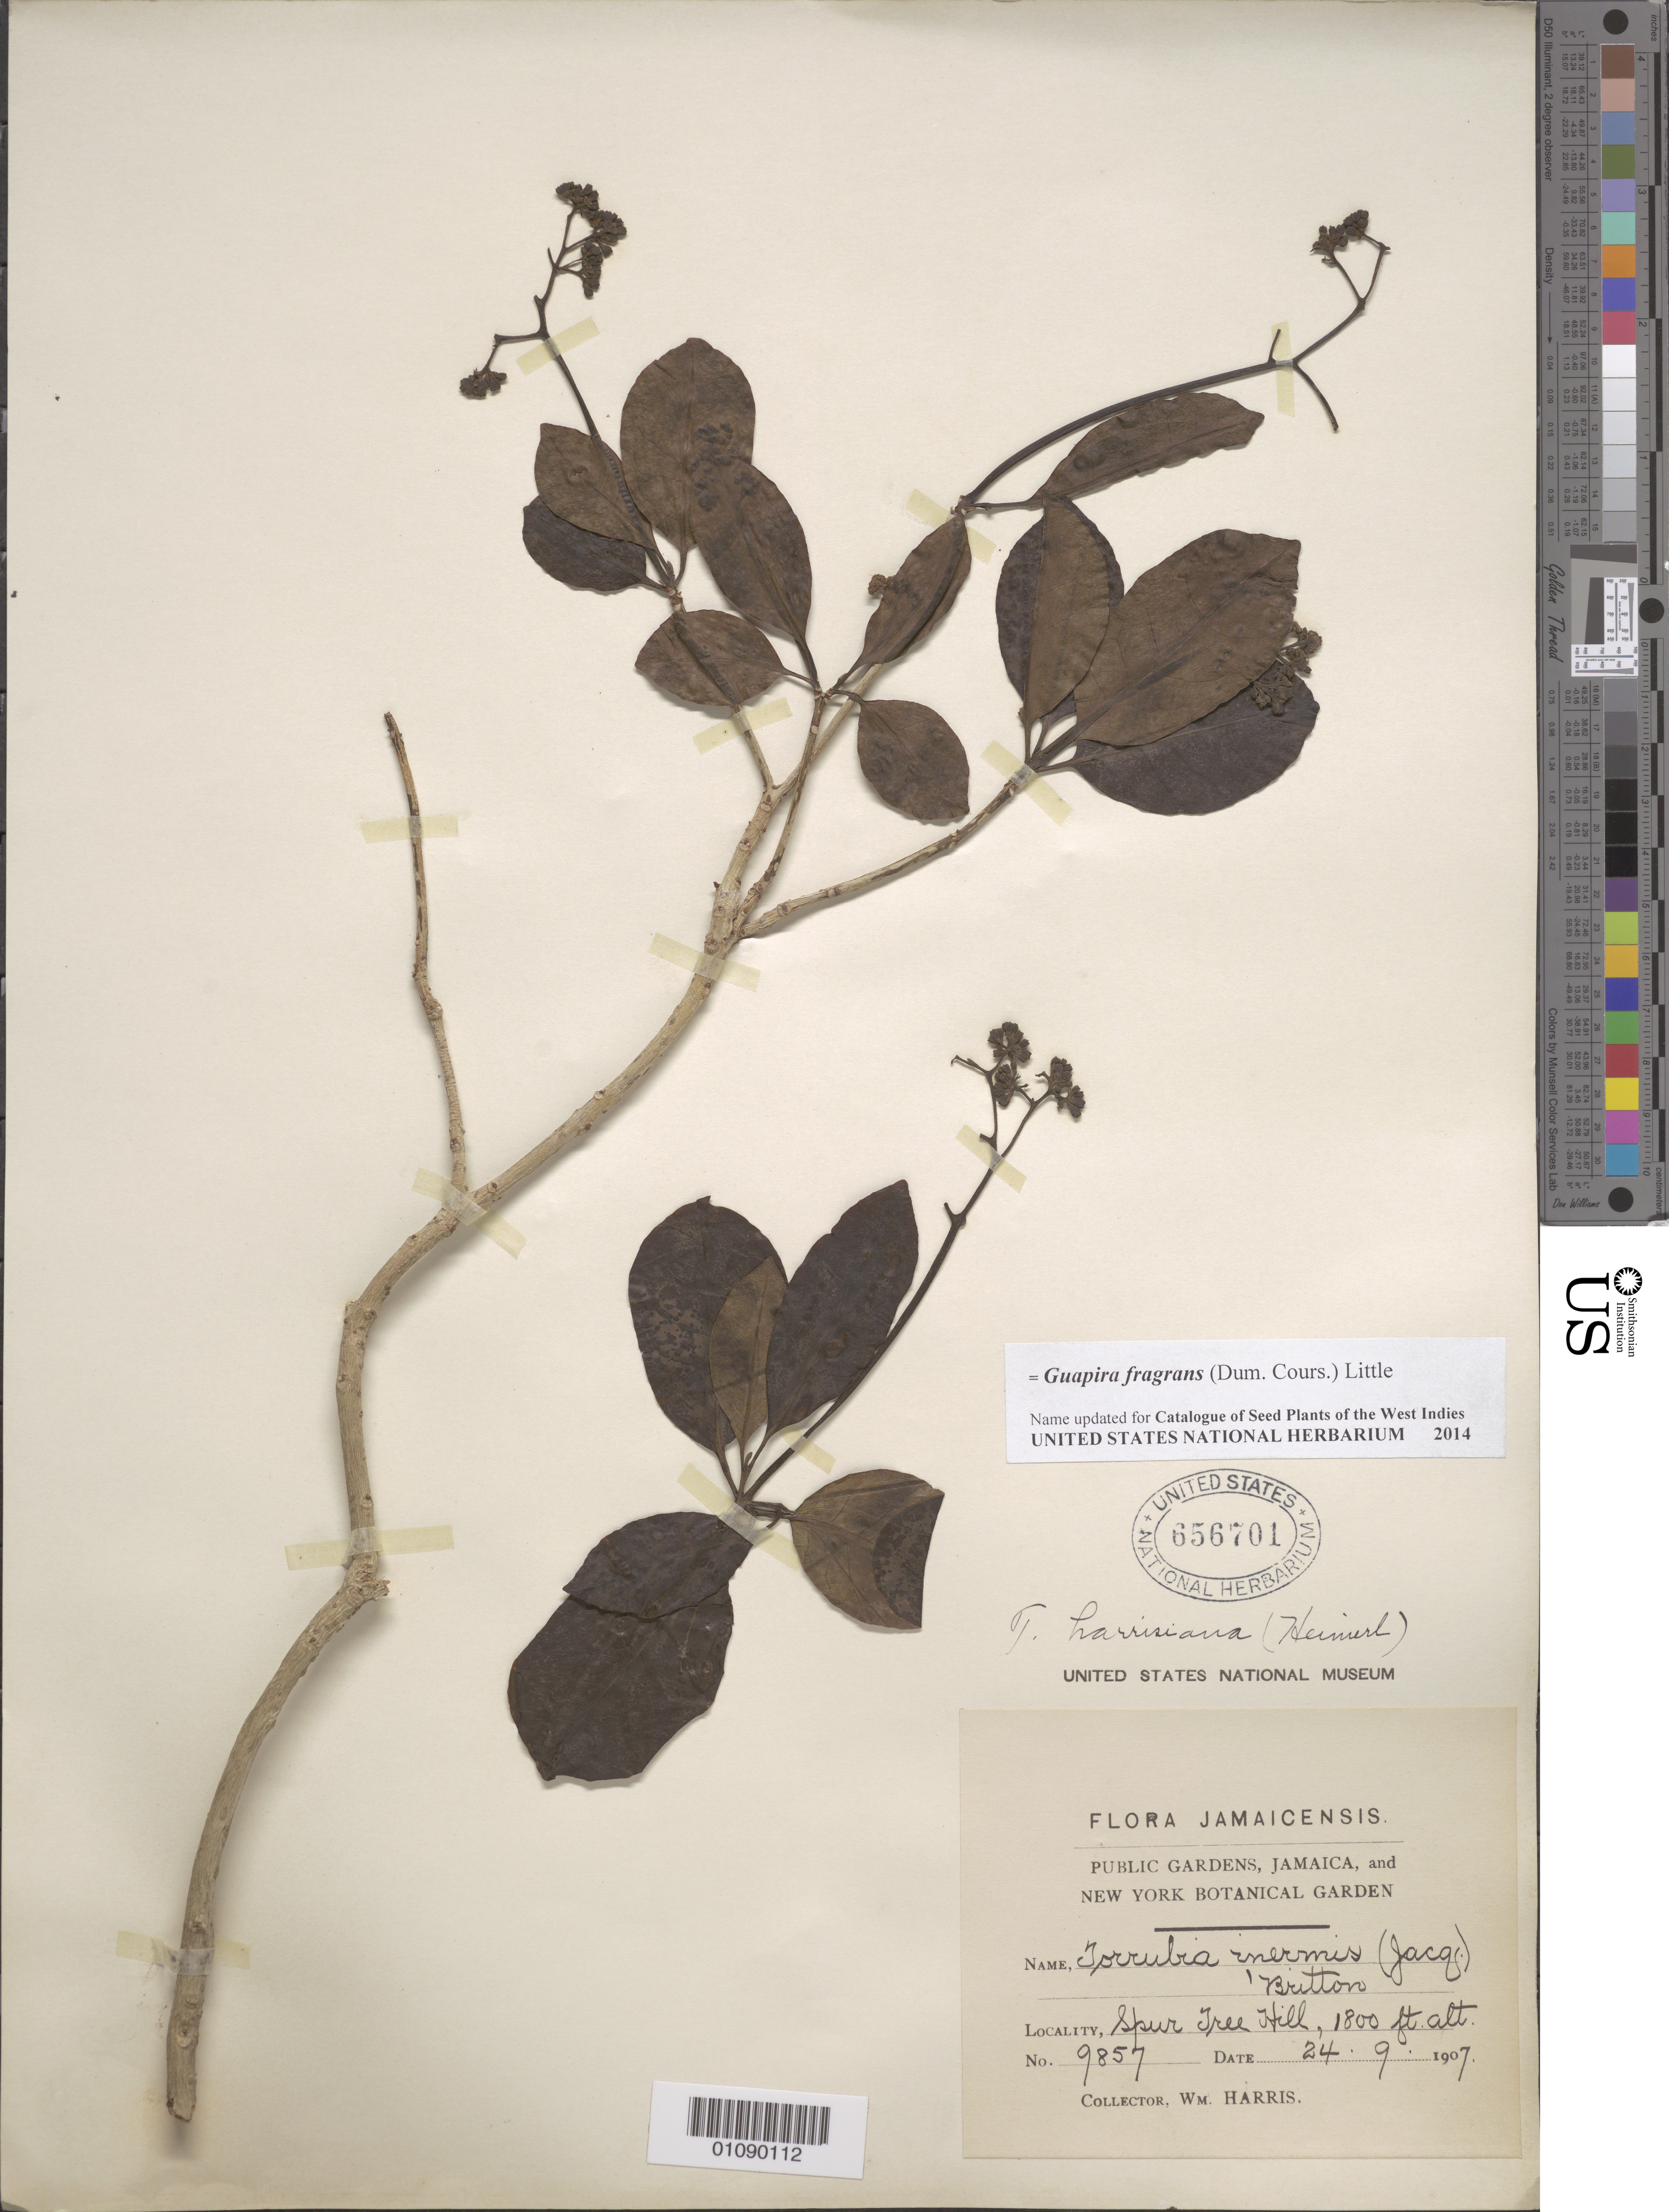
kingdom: Plantae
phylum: Tracheophyta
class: Magnoliopsida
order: Caryophyllales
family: Nyctaginaceae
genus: Guapira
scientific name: Guapira fragrans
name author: (Dum. Cours.) Little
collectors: W. Harris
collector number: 9857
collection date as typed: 24 Sep 1907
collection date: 1907-09-24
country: Jamaica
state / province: Manchester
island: Jamaica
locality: Spur Tree Hill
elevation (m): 549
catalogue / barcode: US 656701